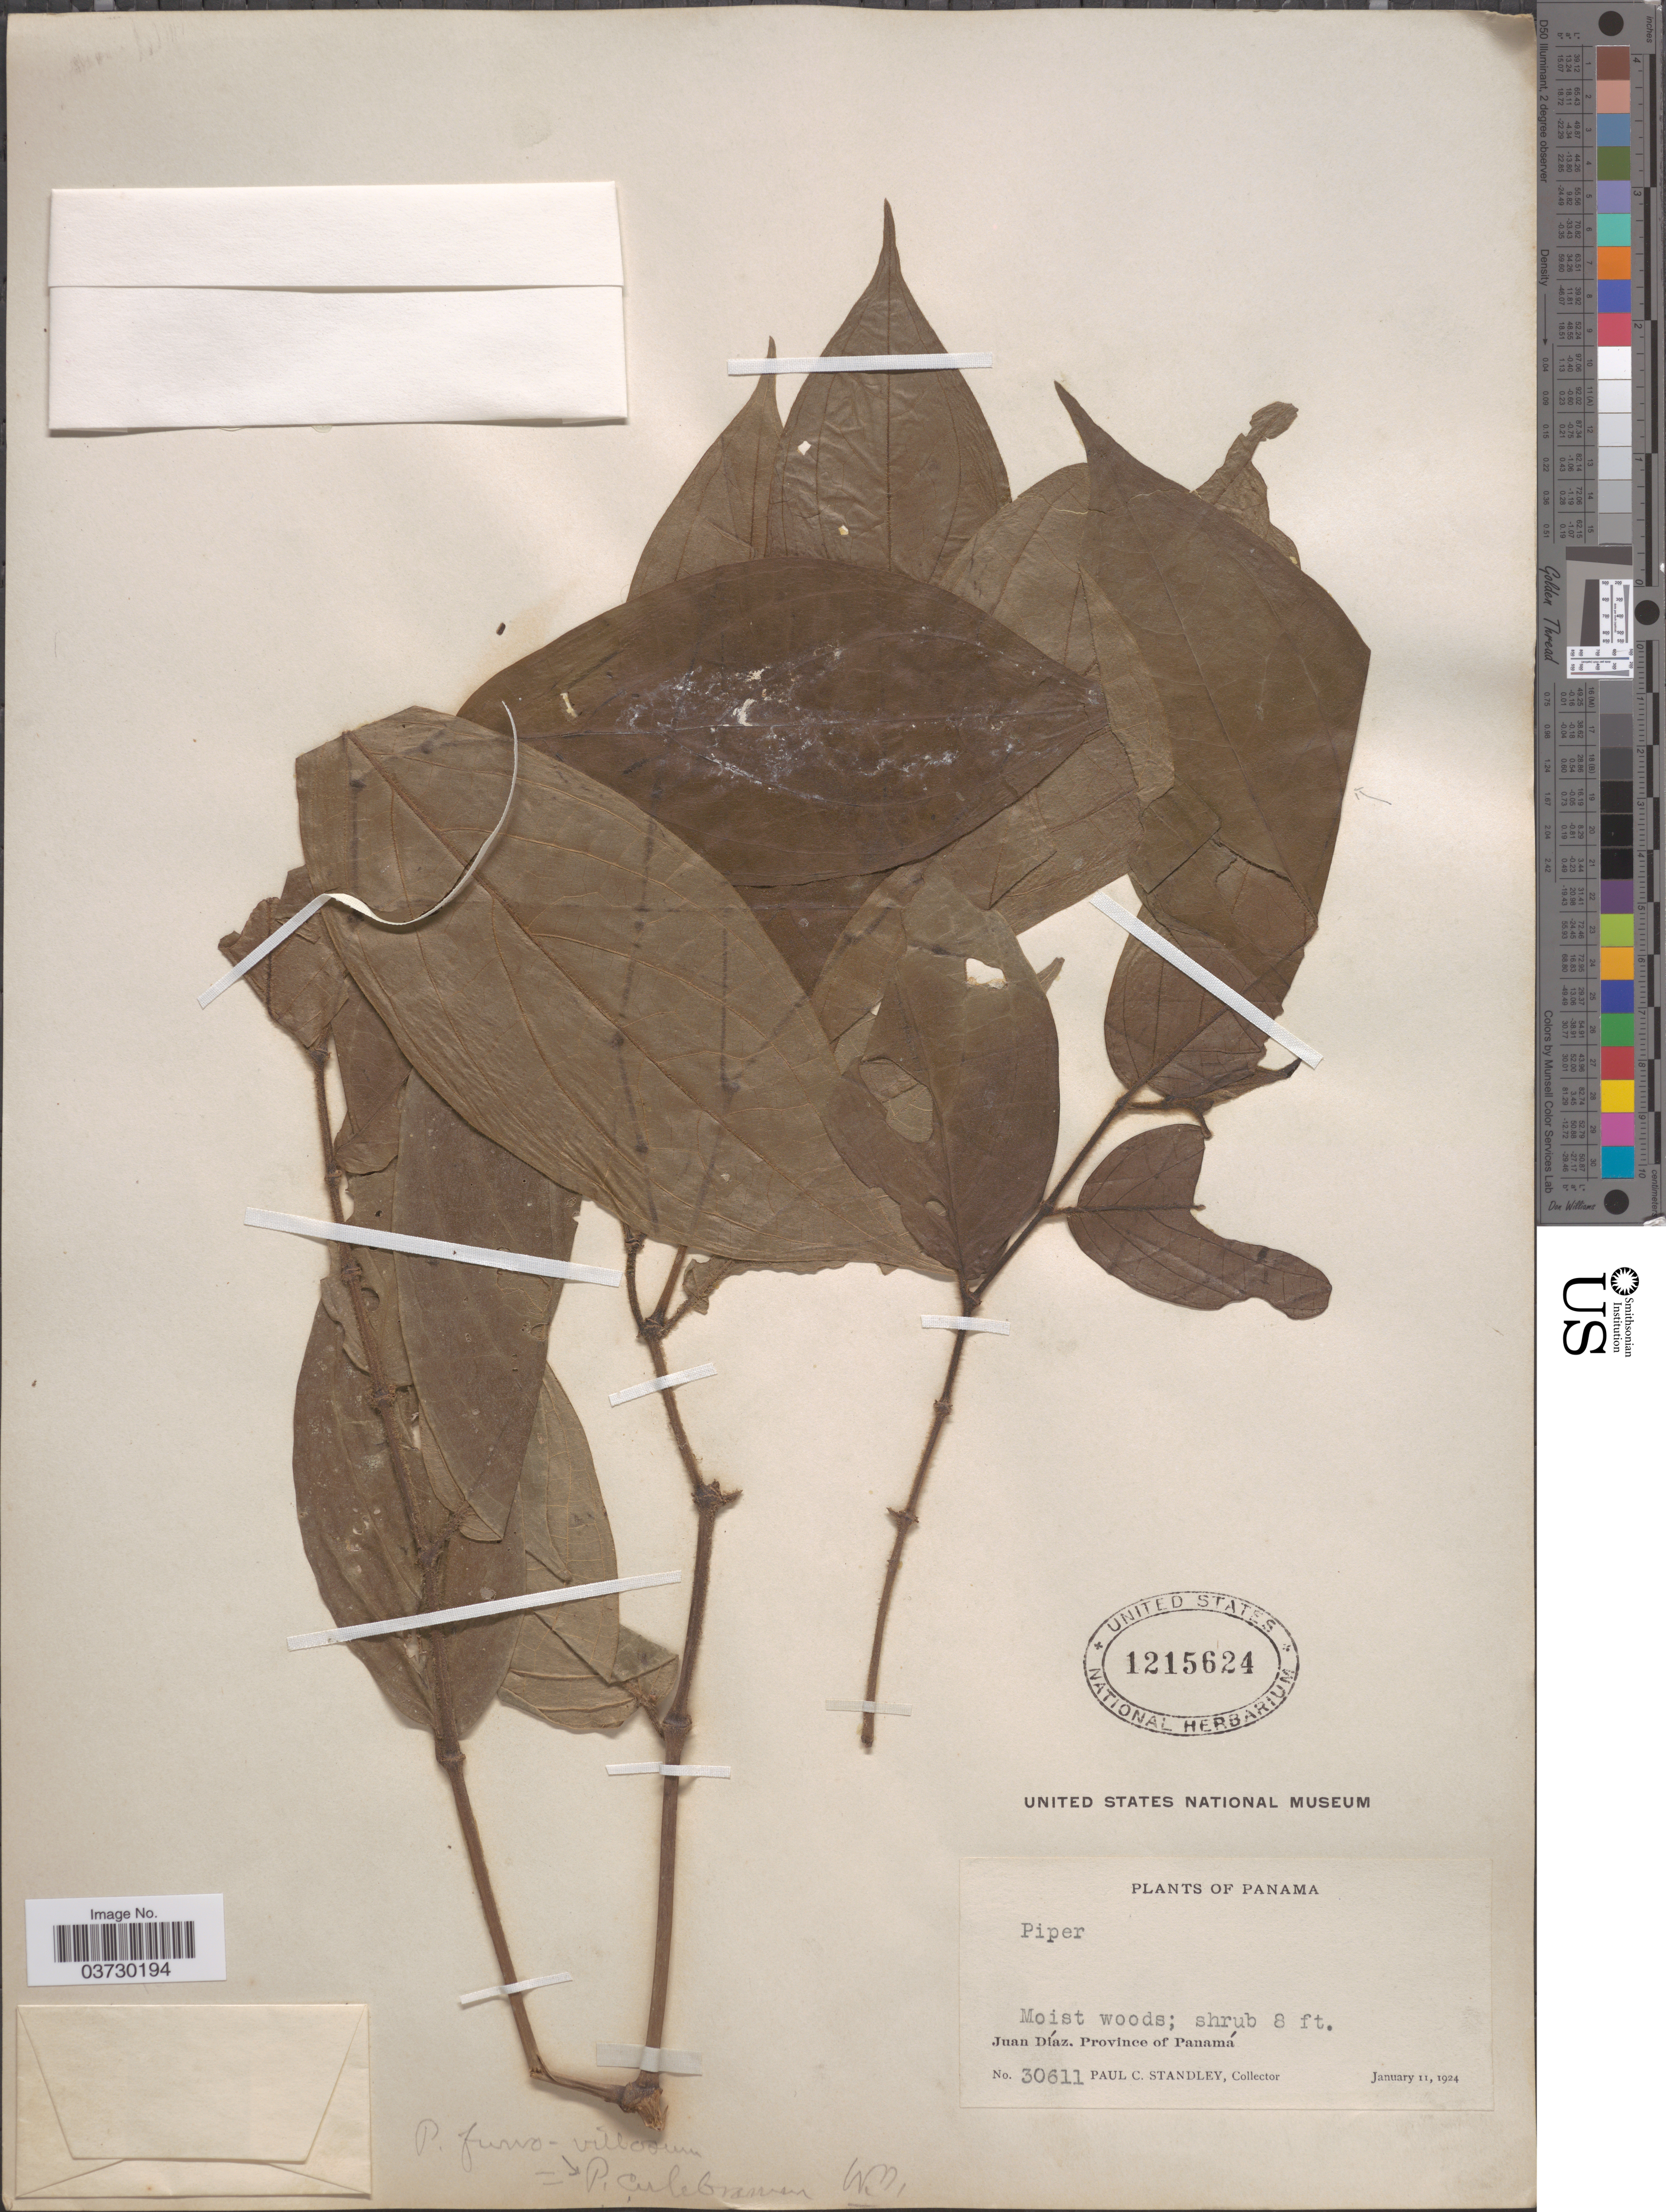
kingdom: Plantae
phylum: Tracheophyta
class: Magnoliopsida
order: Piperales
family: Piperaceae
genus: Piper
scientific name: Piper culebranum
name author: C. DC.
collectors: P. C. Standley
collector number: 30611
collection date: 1924-01-11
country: Panama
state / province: Panamá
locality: Juan Díaz.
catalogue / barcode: US 1215624